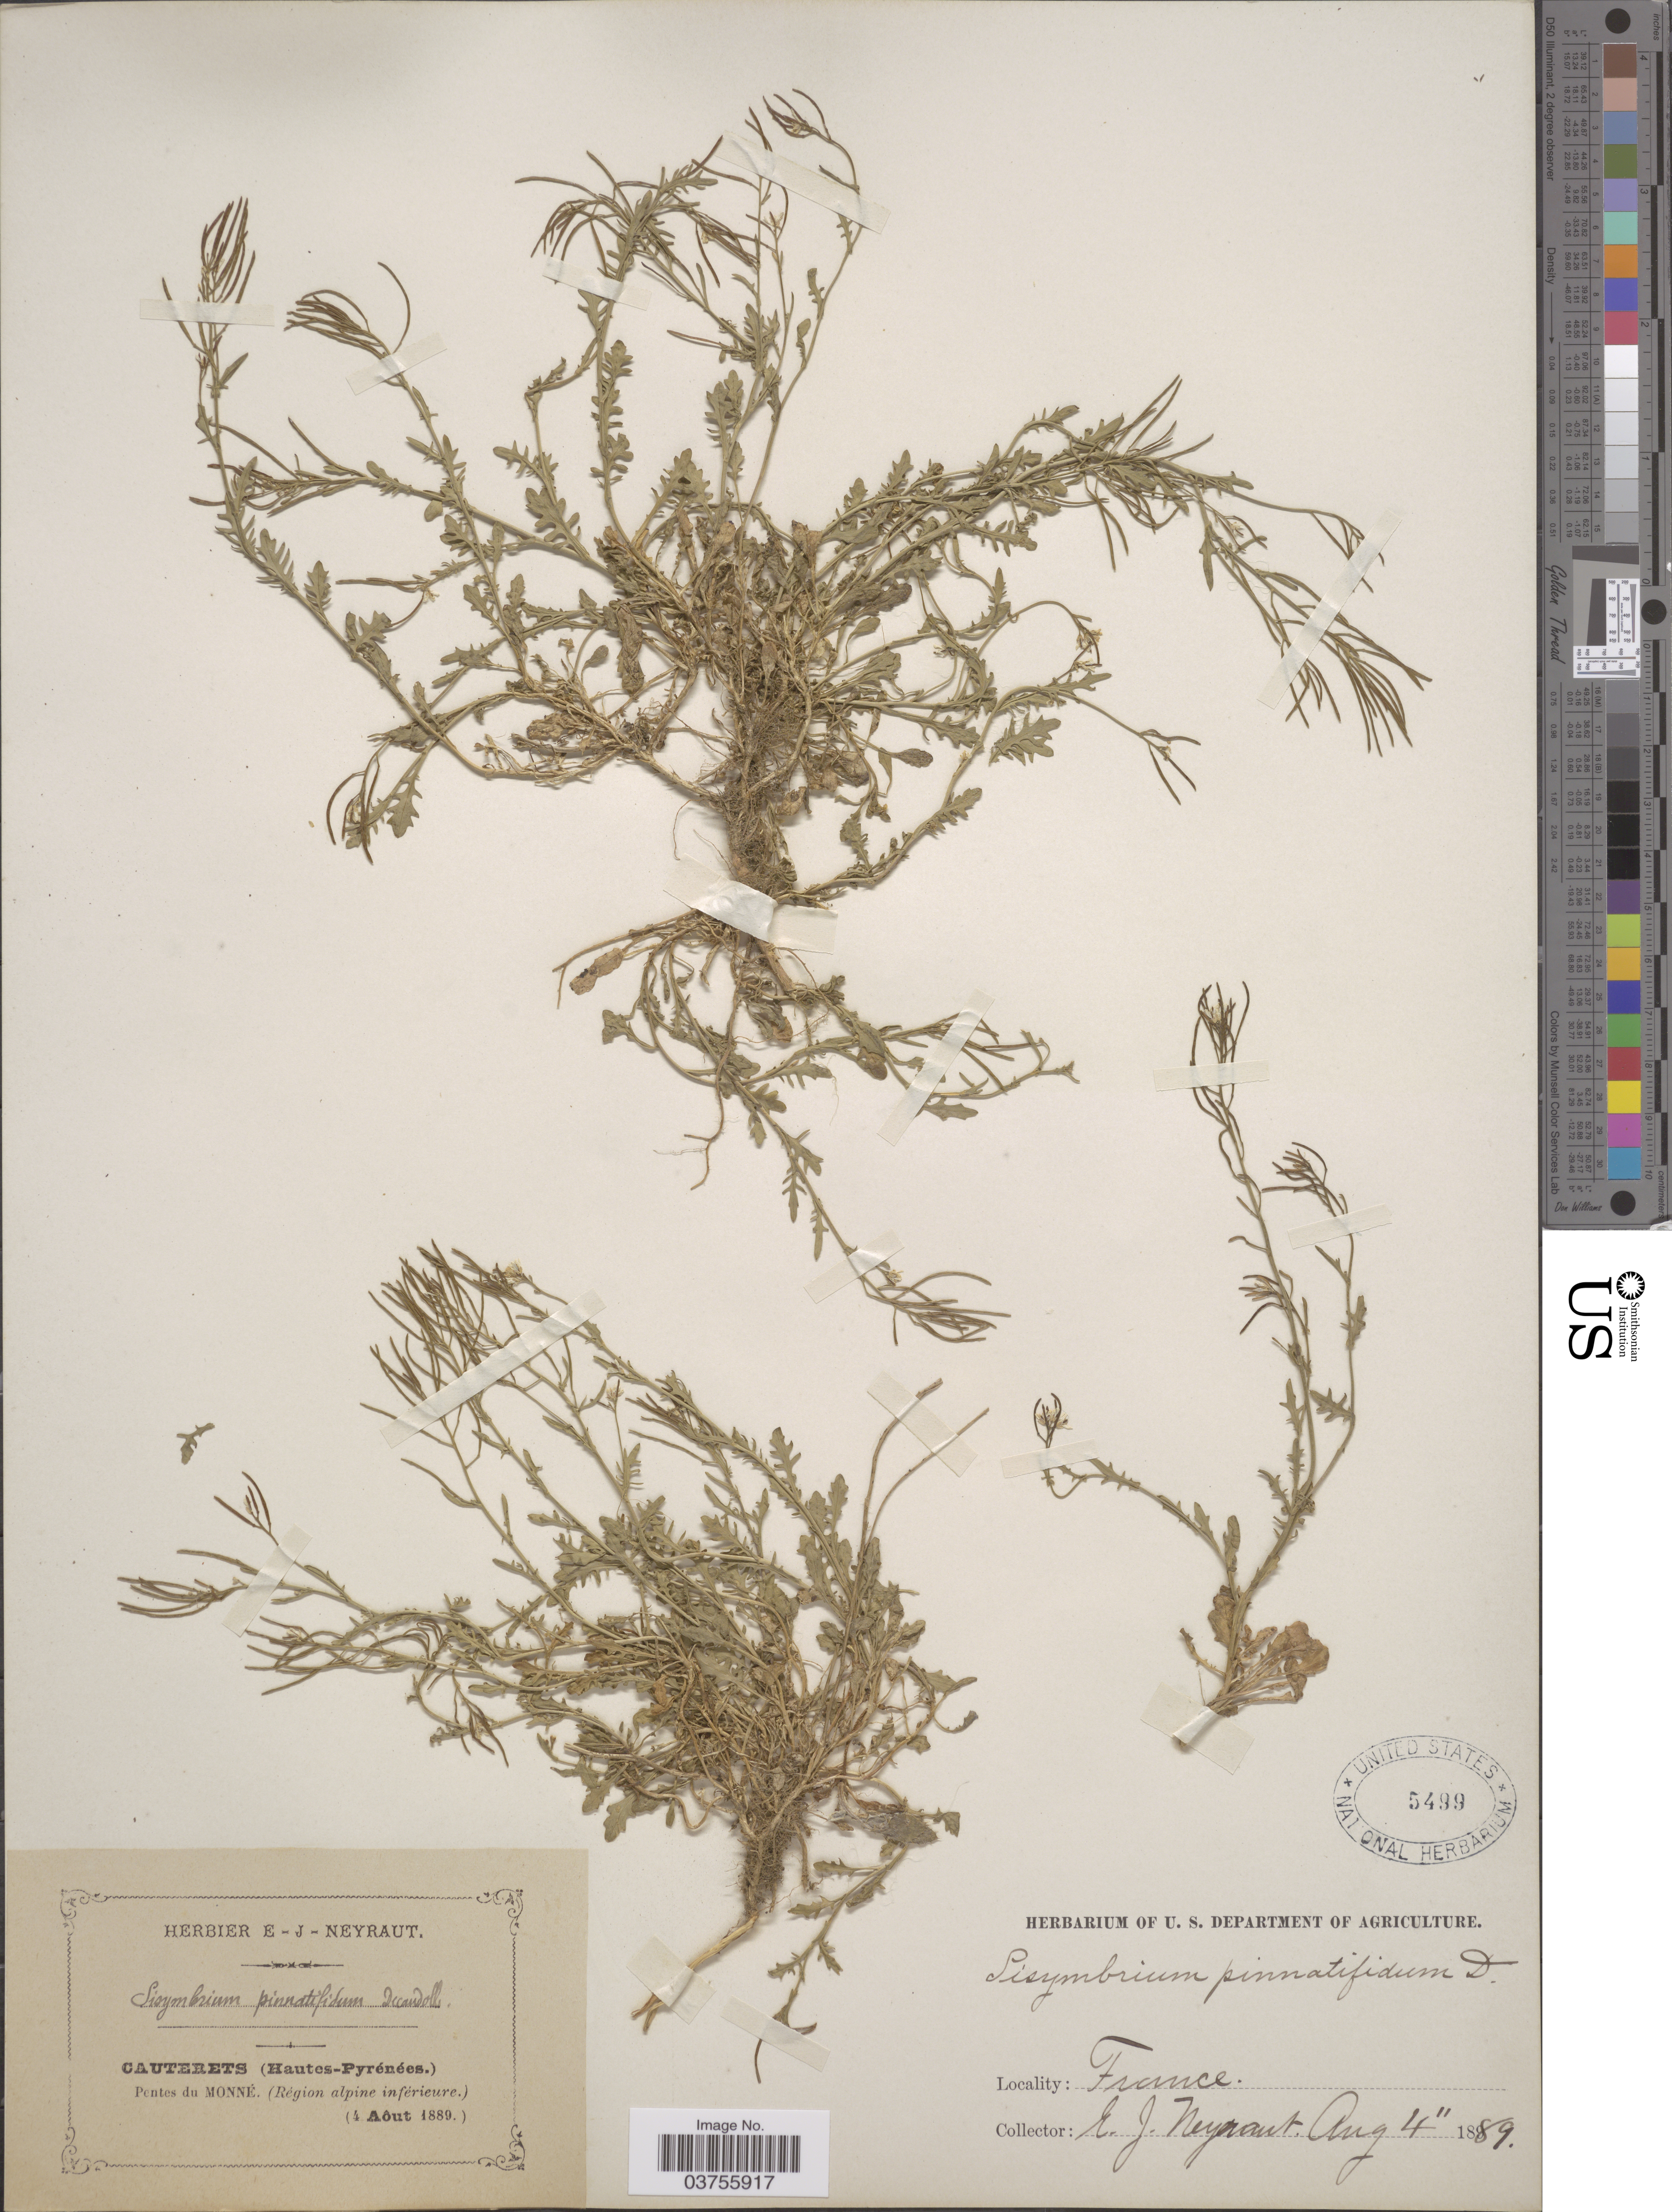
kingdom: Plantae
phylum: Tracheophyta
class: Magnoliopsida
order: Brassicales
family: Brassicaceae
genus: Arabidopsis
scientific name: Arabidopsis pinnatifida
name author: (Lam.) Rupr.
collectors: E. Neyraut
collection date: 1889-08-04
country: France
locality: Cauterets (Hautes-Pyrénées). Pentes du Monné. (Région alpine inférieure).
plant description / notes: Fruit and seeds sampled for PPQ/USDA Botany Coll.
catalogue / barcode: US 5499